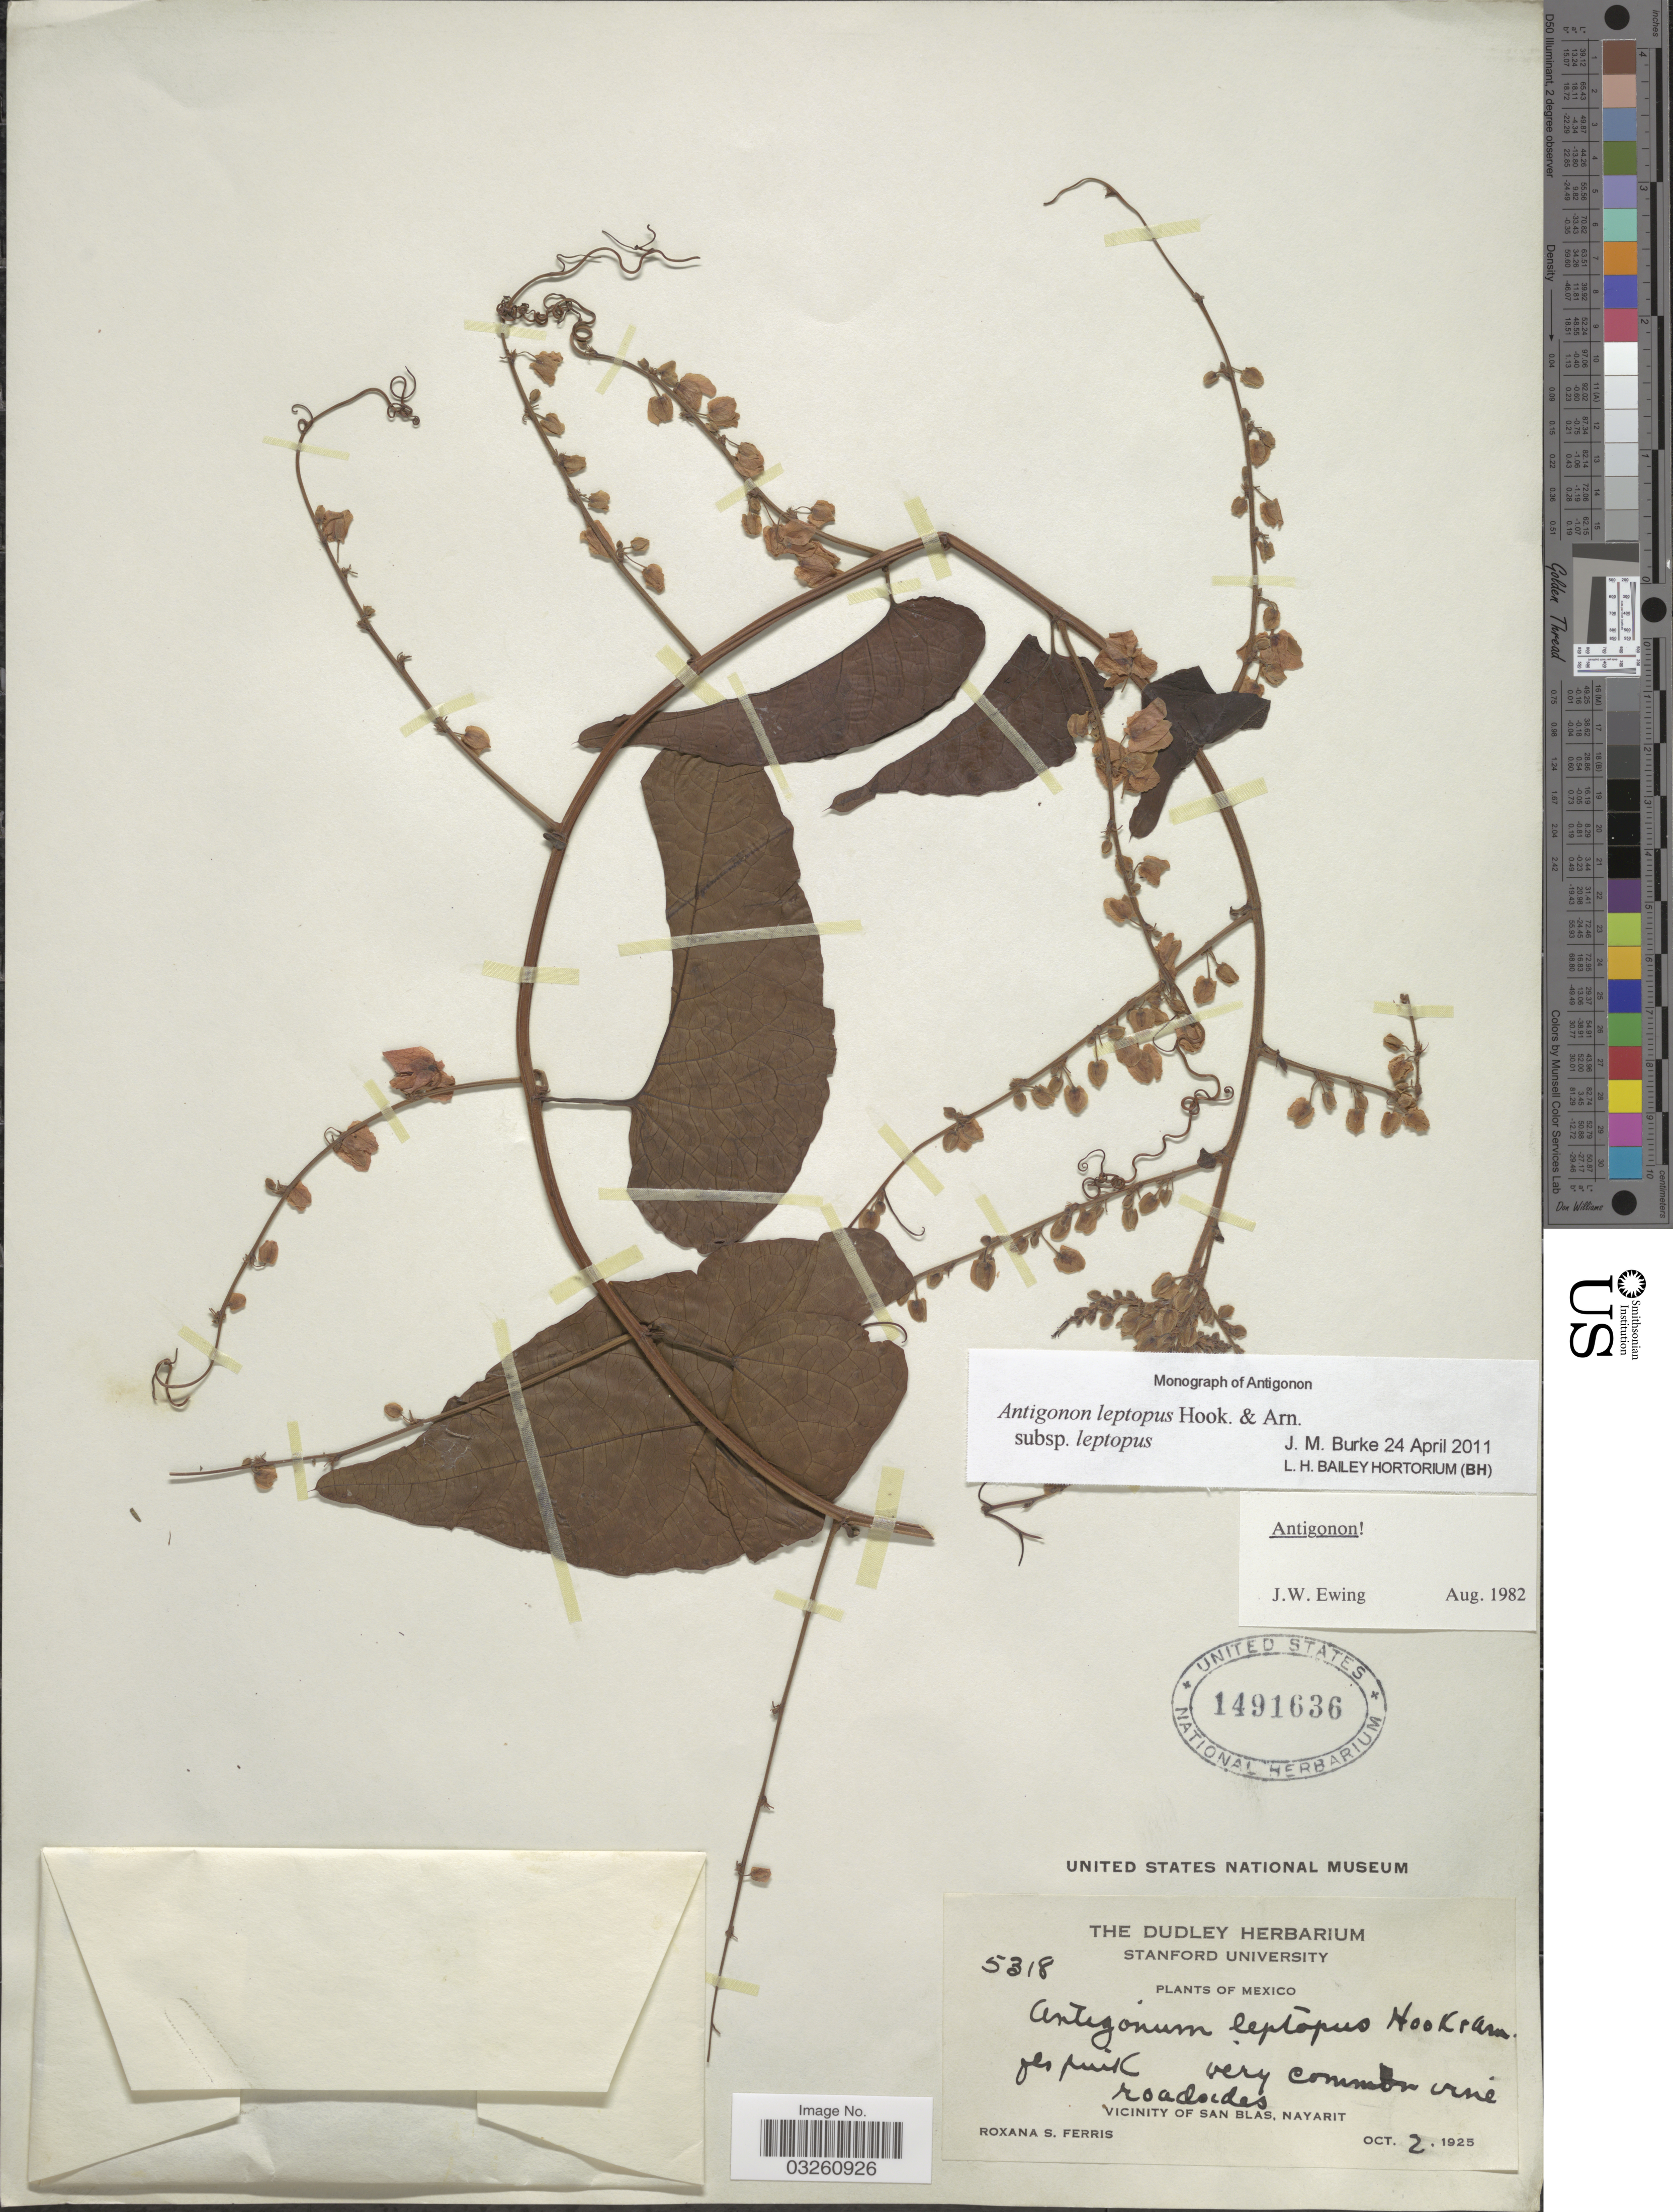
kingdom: Plantae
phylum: Tracheophyta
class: Magnoliopsida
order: Caryophyllales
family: Polygonaceae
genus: Antigonon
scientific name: Antigonon leptopus subsp. leptopus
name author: Hook. & Arn.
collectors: R. S. Ferris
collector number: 5318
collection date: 1925-10-02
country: Mexico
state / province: Nayarit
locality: Roadsides. Vicinity of San Blas.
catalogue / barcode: US 1491636